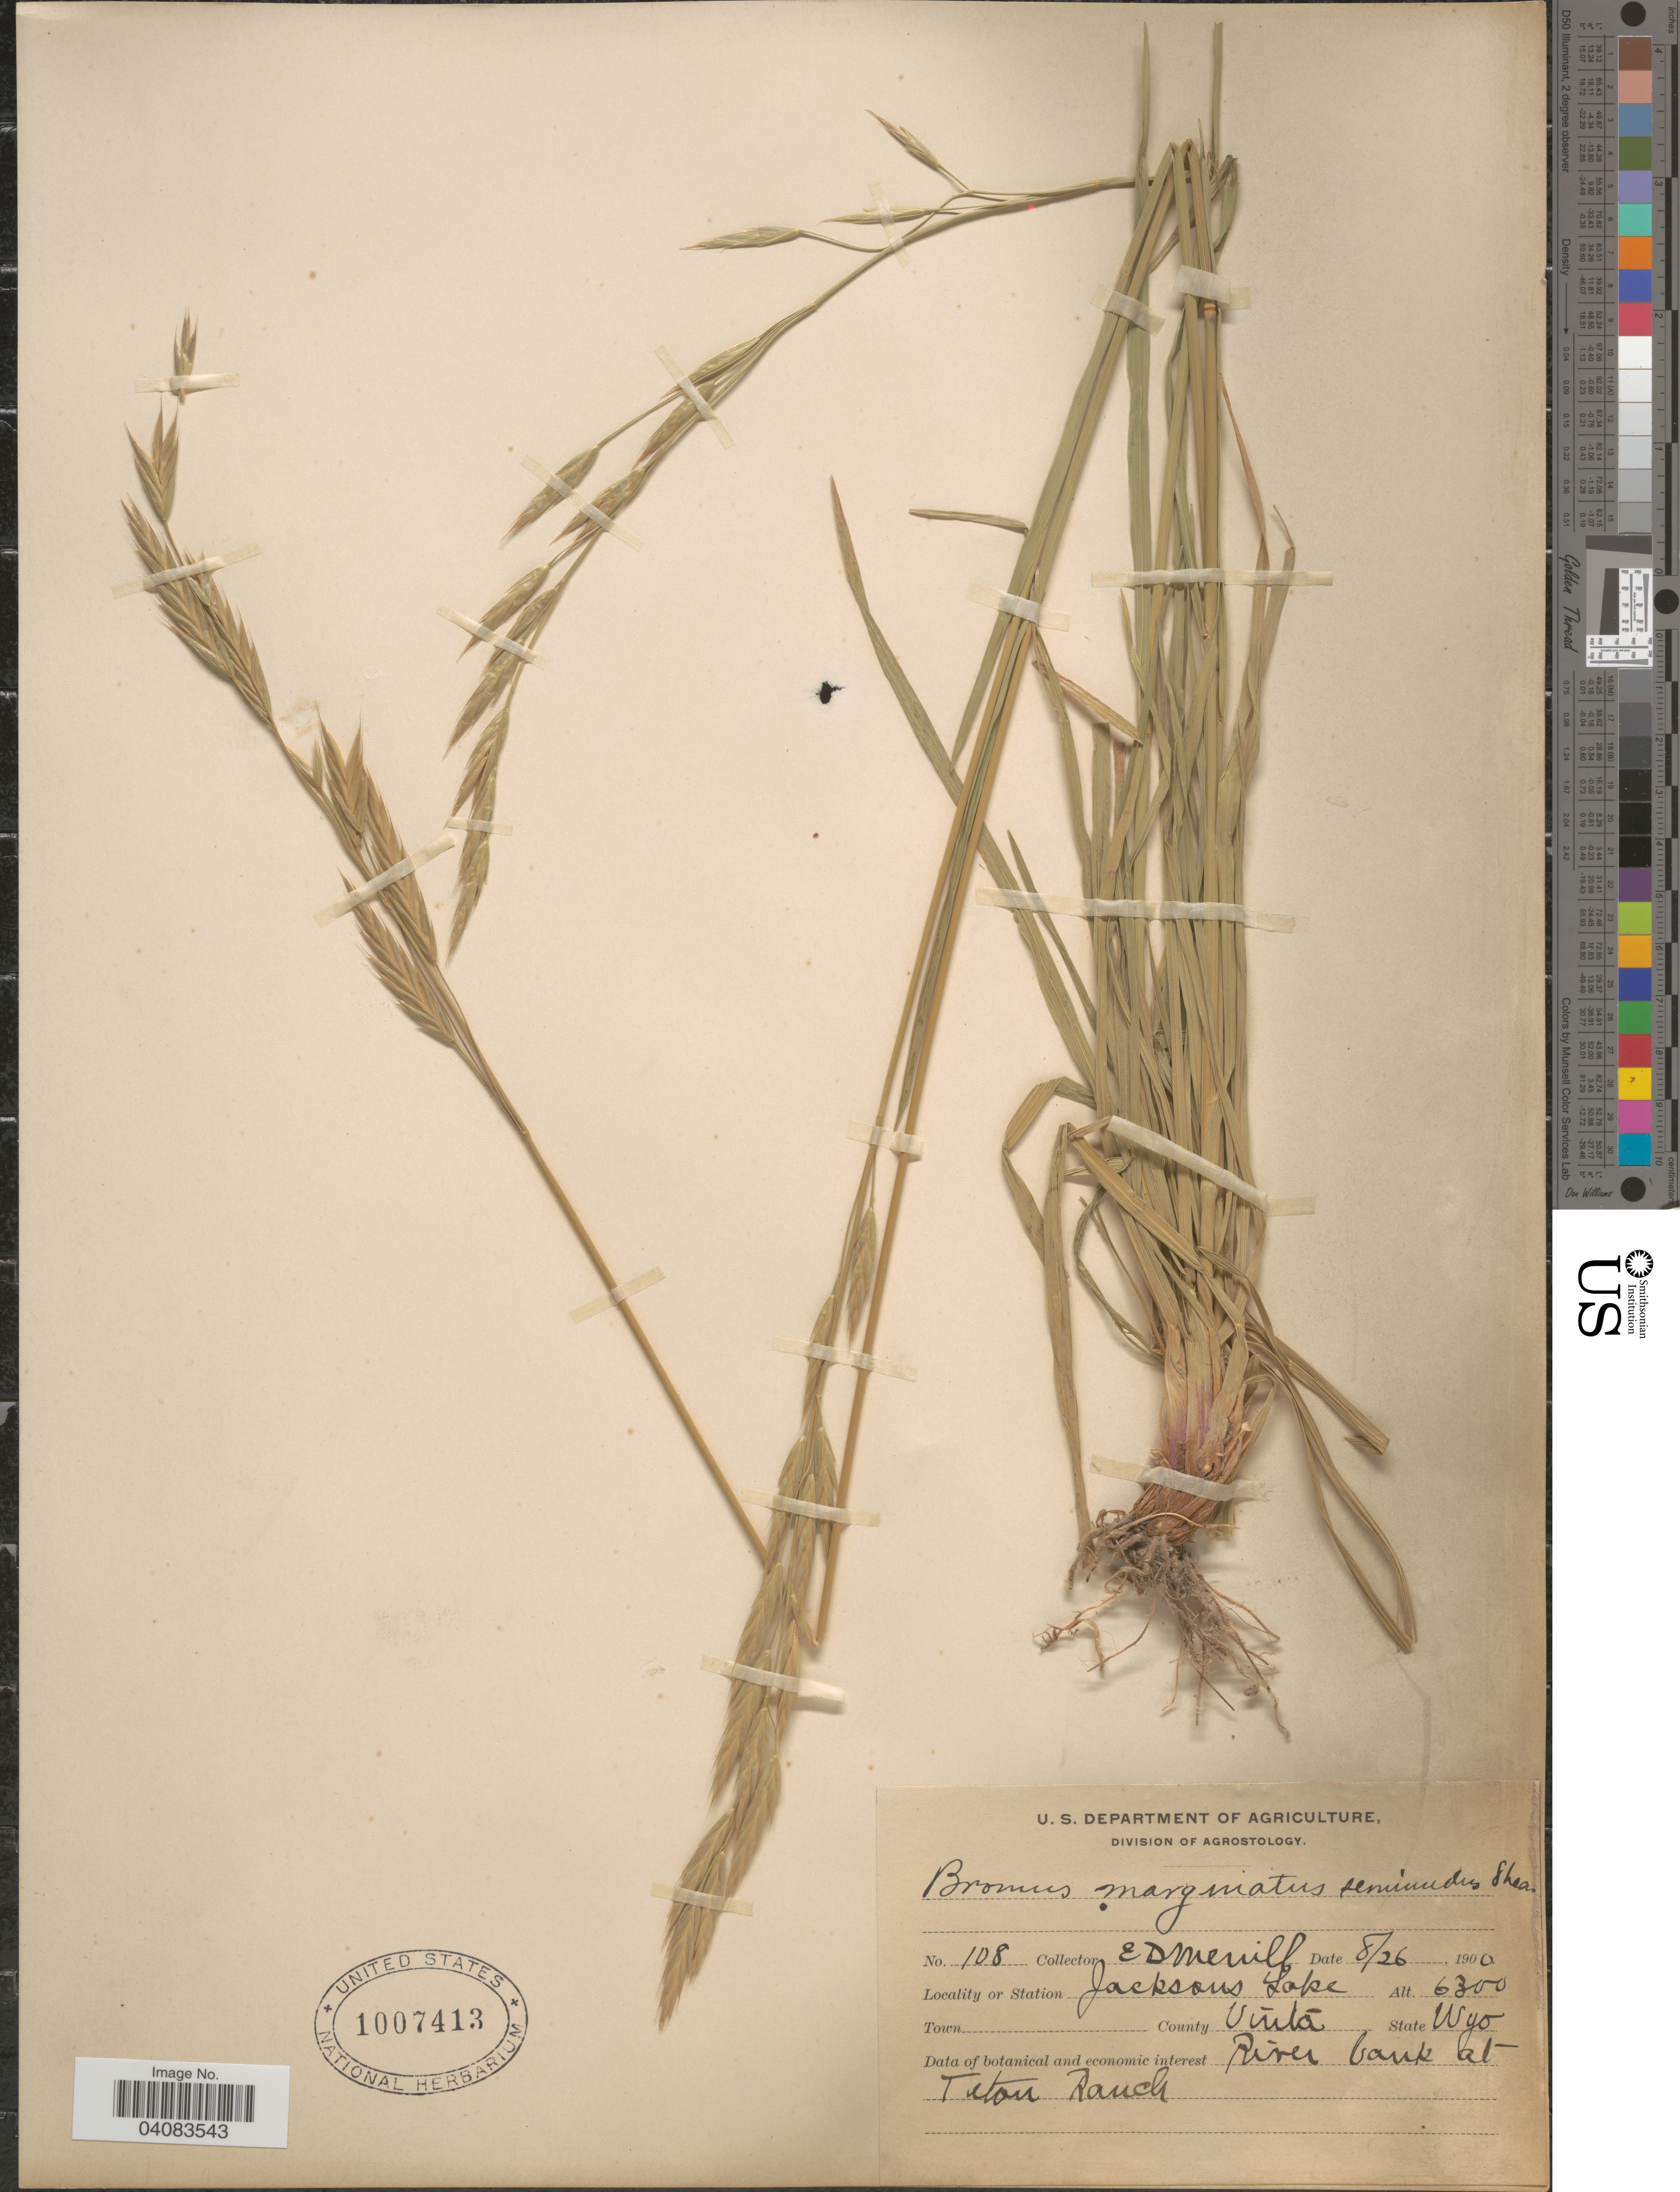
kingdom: Plantae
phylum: Tracheophyta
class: Liliopsida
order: Poales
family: Poaceae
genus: Bromus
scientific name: Bromus marginatus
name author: Nees ex Steud.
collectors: E. D. Merrill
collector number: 108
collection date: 1900-08-26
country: United States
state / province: Wyoming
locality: Jacksons Lake. County Uinta. River bank at Teton Ranch.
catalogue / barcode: US 1007413